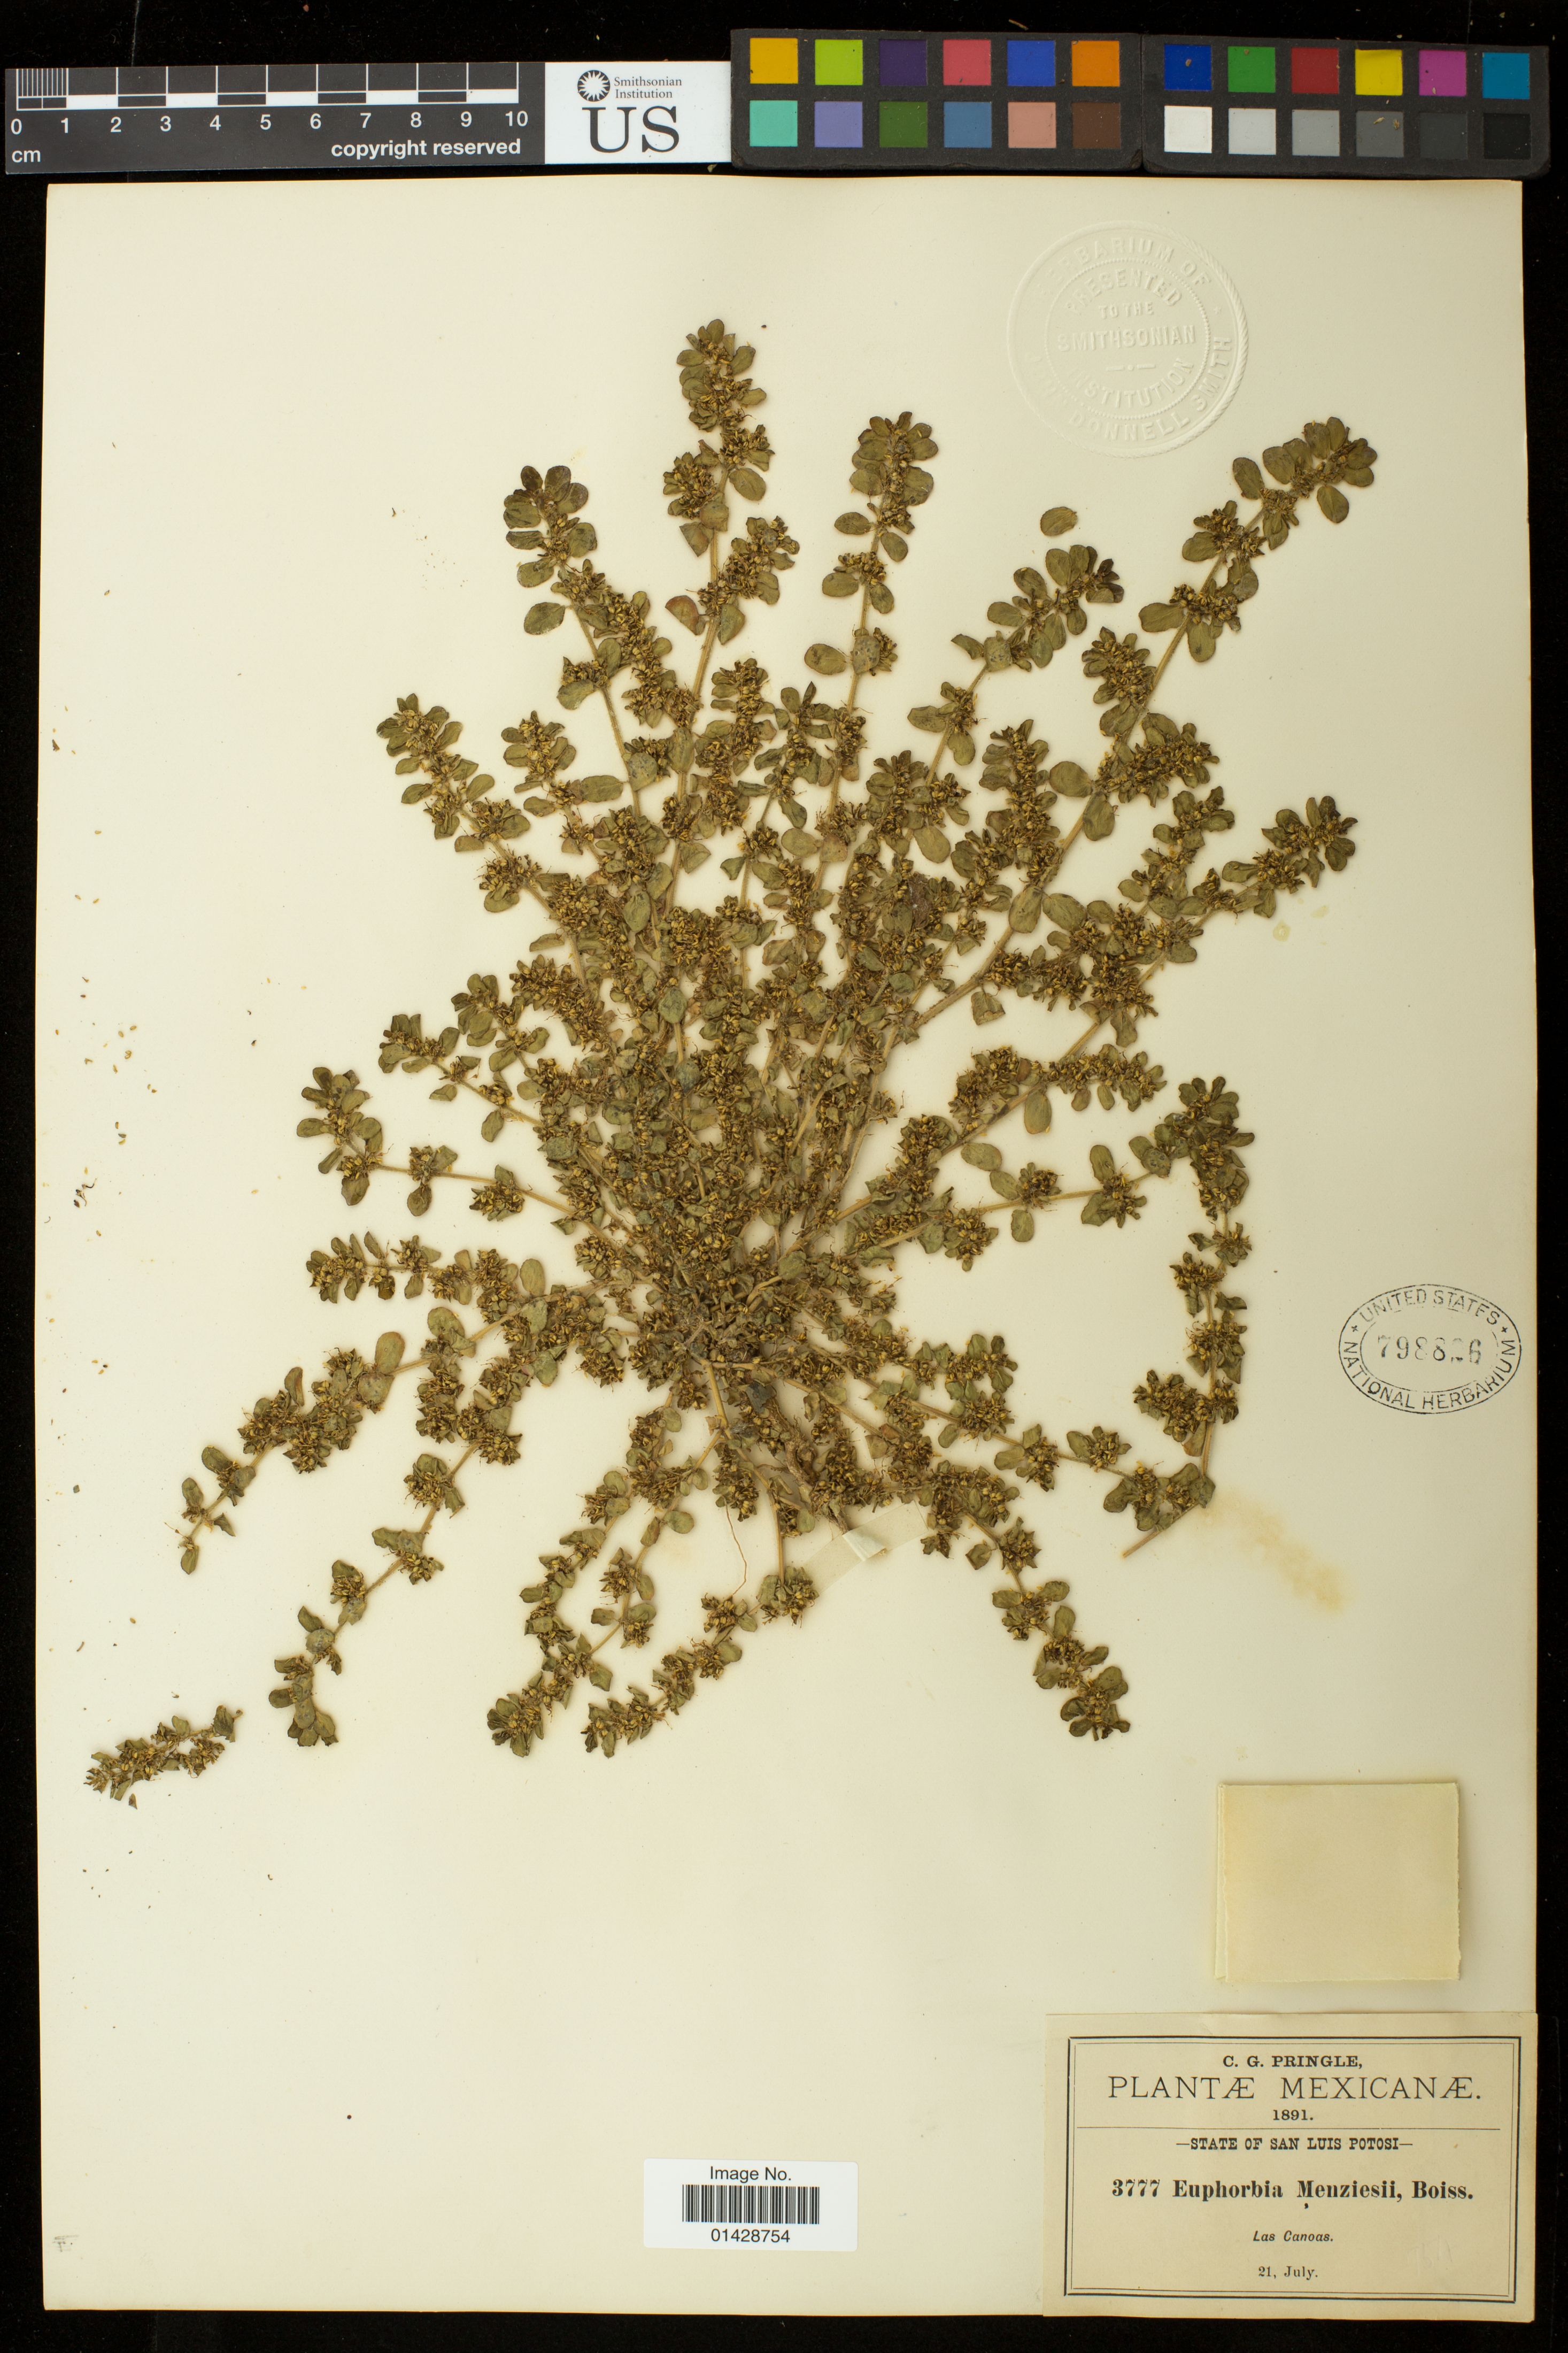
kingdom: Plantae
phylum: Tracheophyta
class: Magnoliopsida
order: Malpighiales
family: Euphorbiaceae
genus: Euphorbia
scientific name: Euphorbia mendezii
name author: Boiss.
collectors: C. G. Pringle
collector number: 3777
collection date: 1891-07-21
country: Mexico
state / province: San Luis Potosí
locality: Las Canoas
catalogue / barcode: US 798826